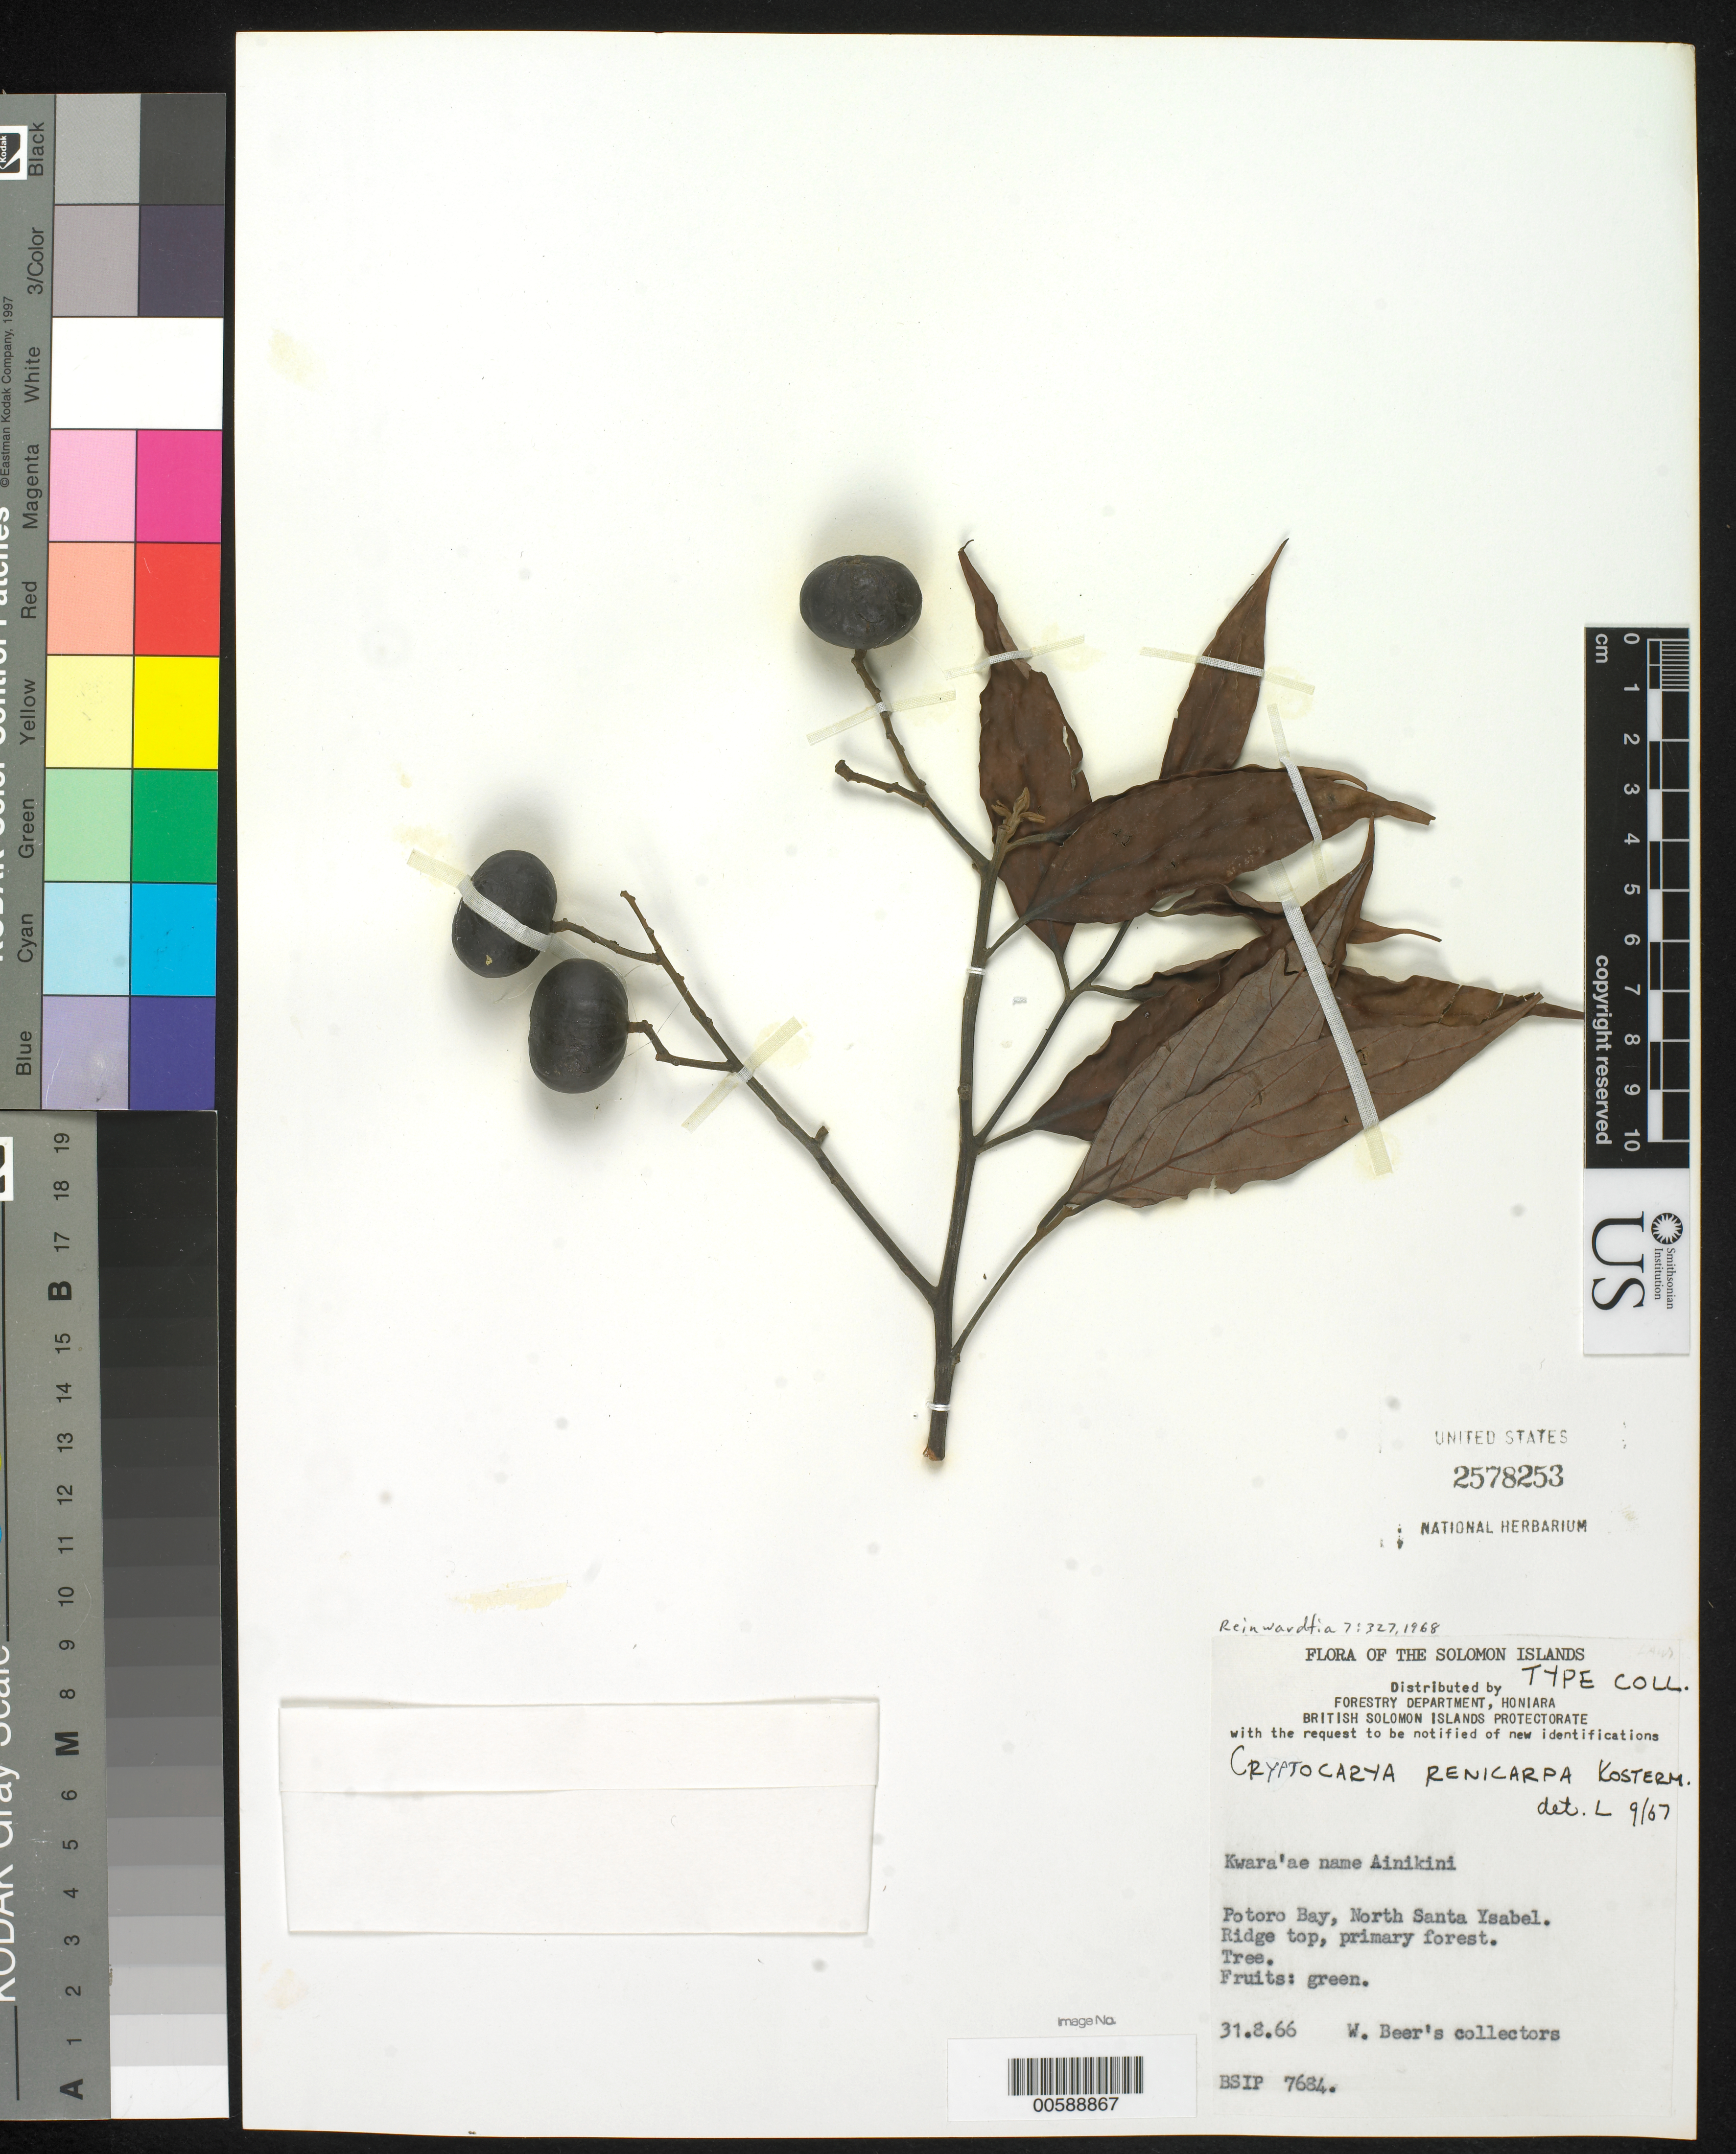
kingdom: Plantae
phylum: Tracheophyta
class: Magnoliopsida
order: Laurales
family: Lauraceae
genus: Cryptocarya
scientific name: Cryptocarya renicarpa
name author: Kosterm.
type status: Isotype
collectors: Beer's Collectors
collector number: BSIP 7684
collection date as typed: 31 Aug 1966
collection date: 1966-08-31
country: Solomon Islands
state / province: Isabel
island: Santa Isabel (Bughotu)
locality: North Santa Ysabel, Potoro Bay.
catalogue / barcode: US 2578253